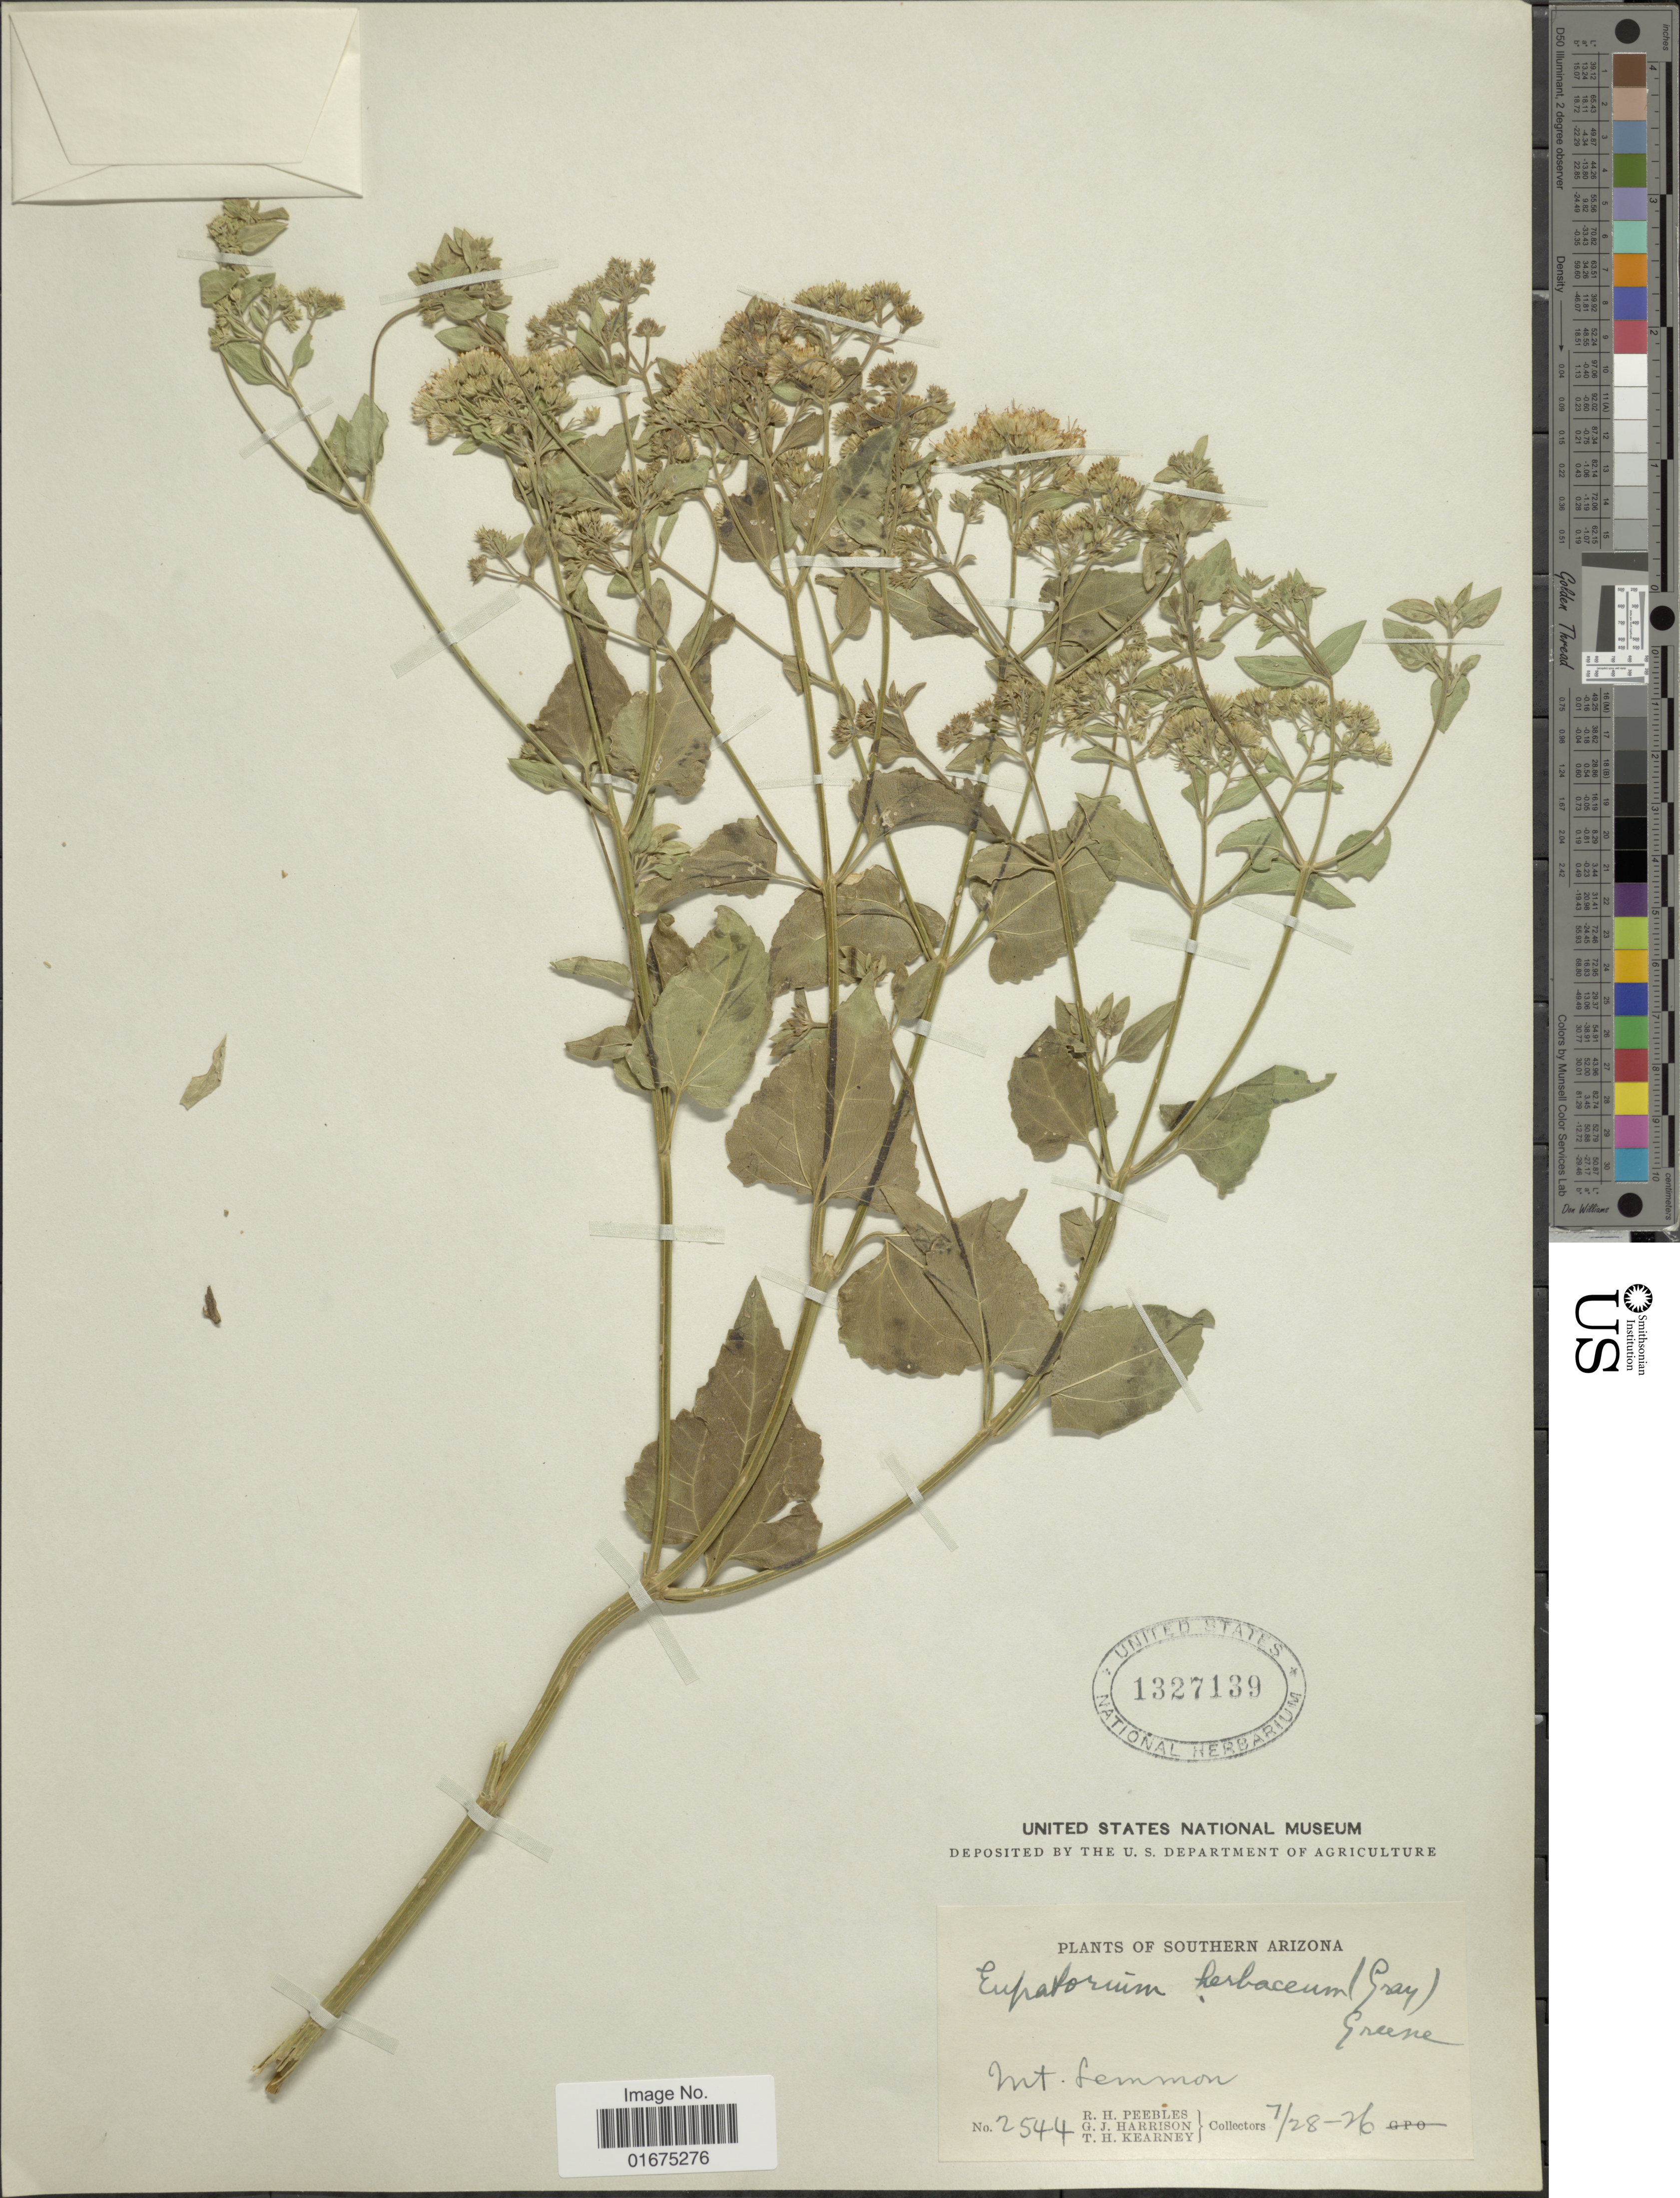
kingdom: Plantae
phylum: Tracheophyta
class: Magnoliopsida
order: Asterales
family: Asteraceae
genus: Ageratina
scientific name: Ageratina herbacea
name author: (A. Gray) R.M. King & H. Rob.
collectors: R. H. Peebles, G. J. Harrison & T. H. Kearney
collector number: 2544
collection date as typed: Transcribed d/m/y: 28/7/26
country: United States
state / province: Arizona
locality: Southern Arizona, Mt. Lemmon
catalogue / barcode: US 1327139